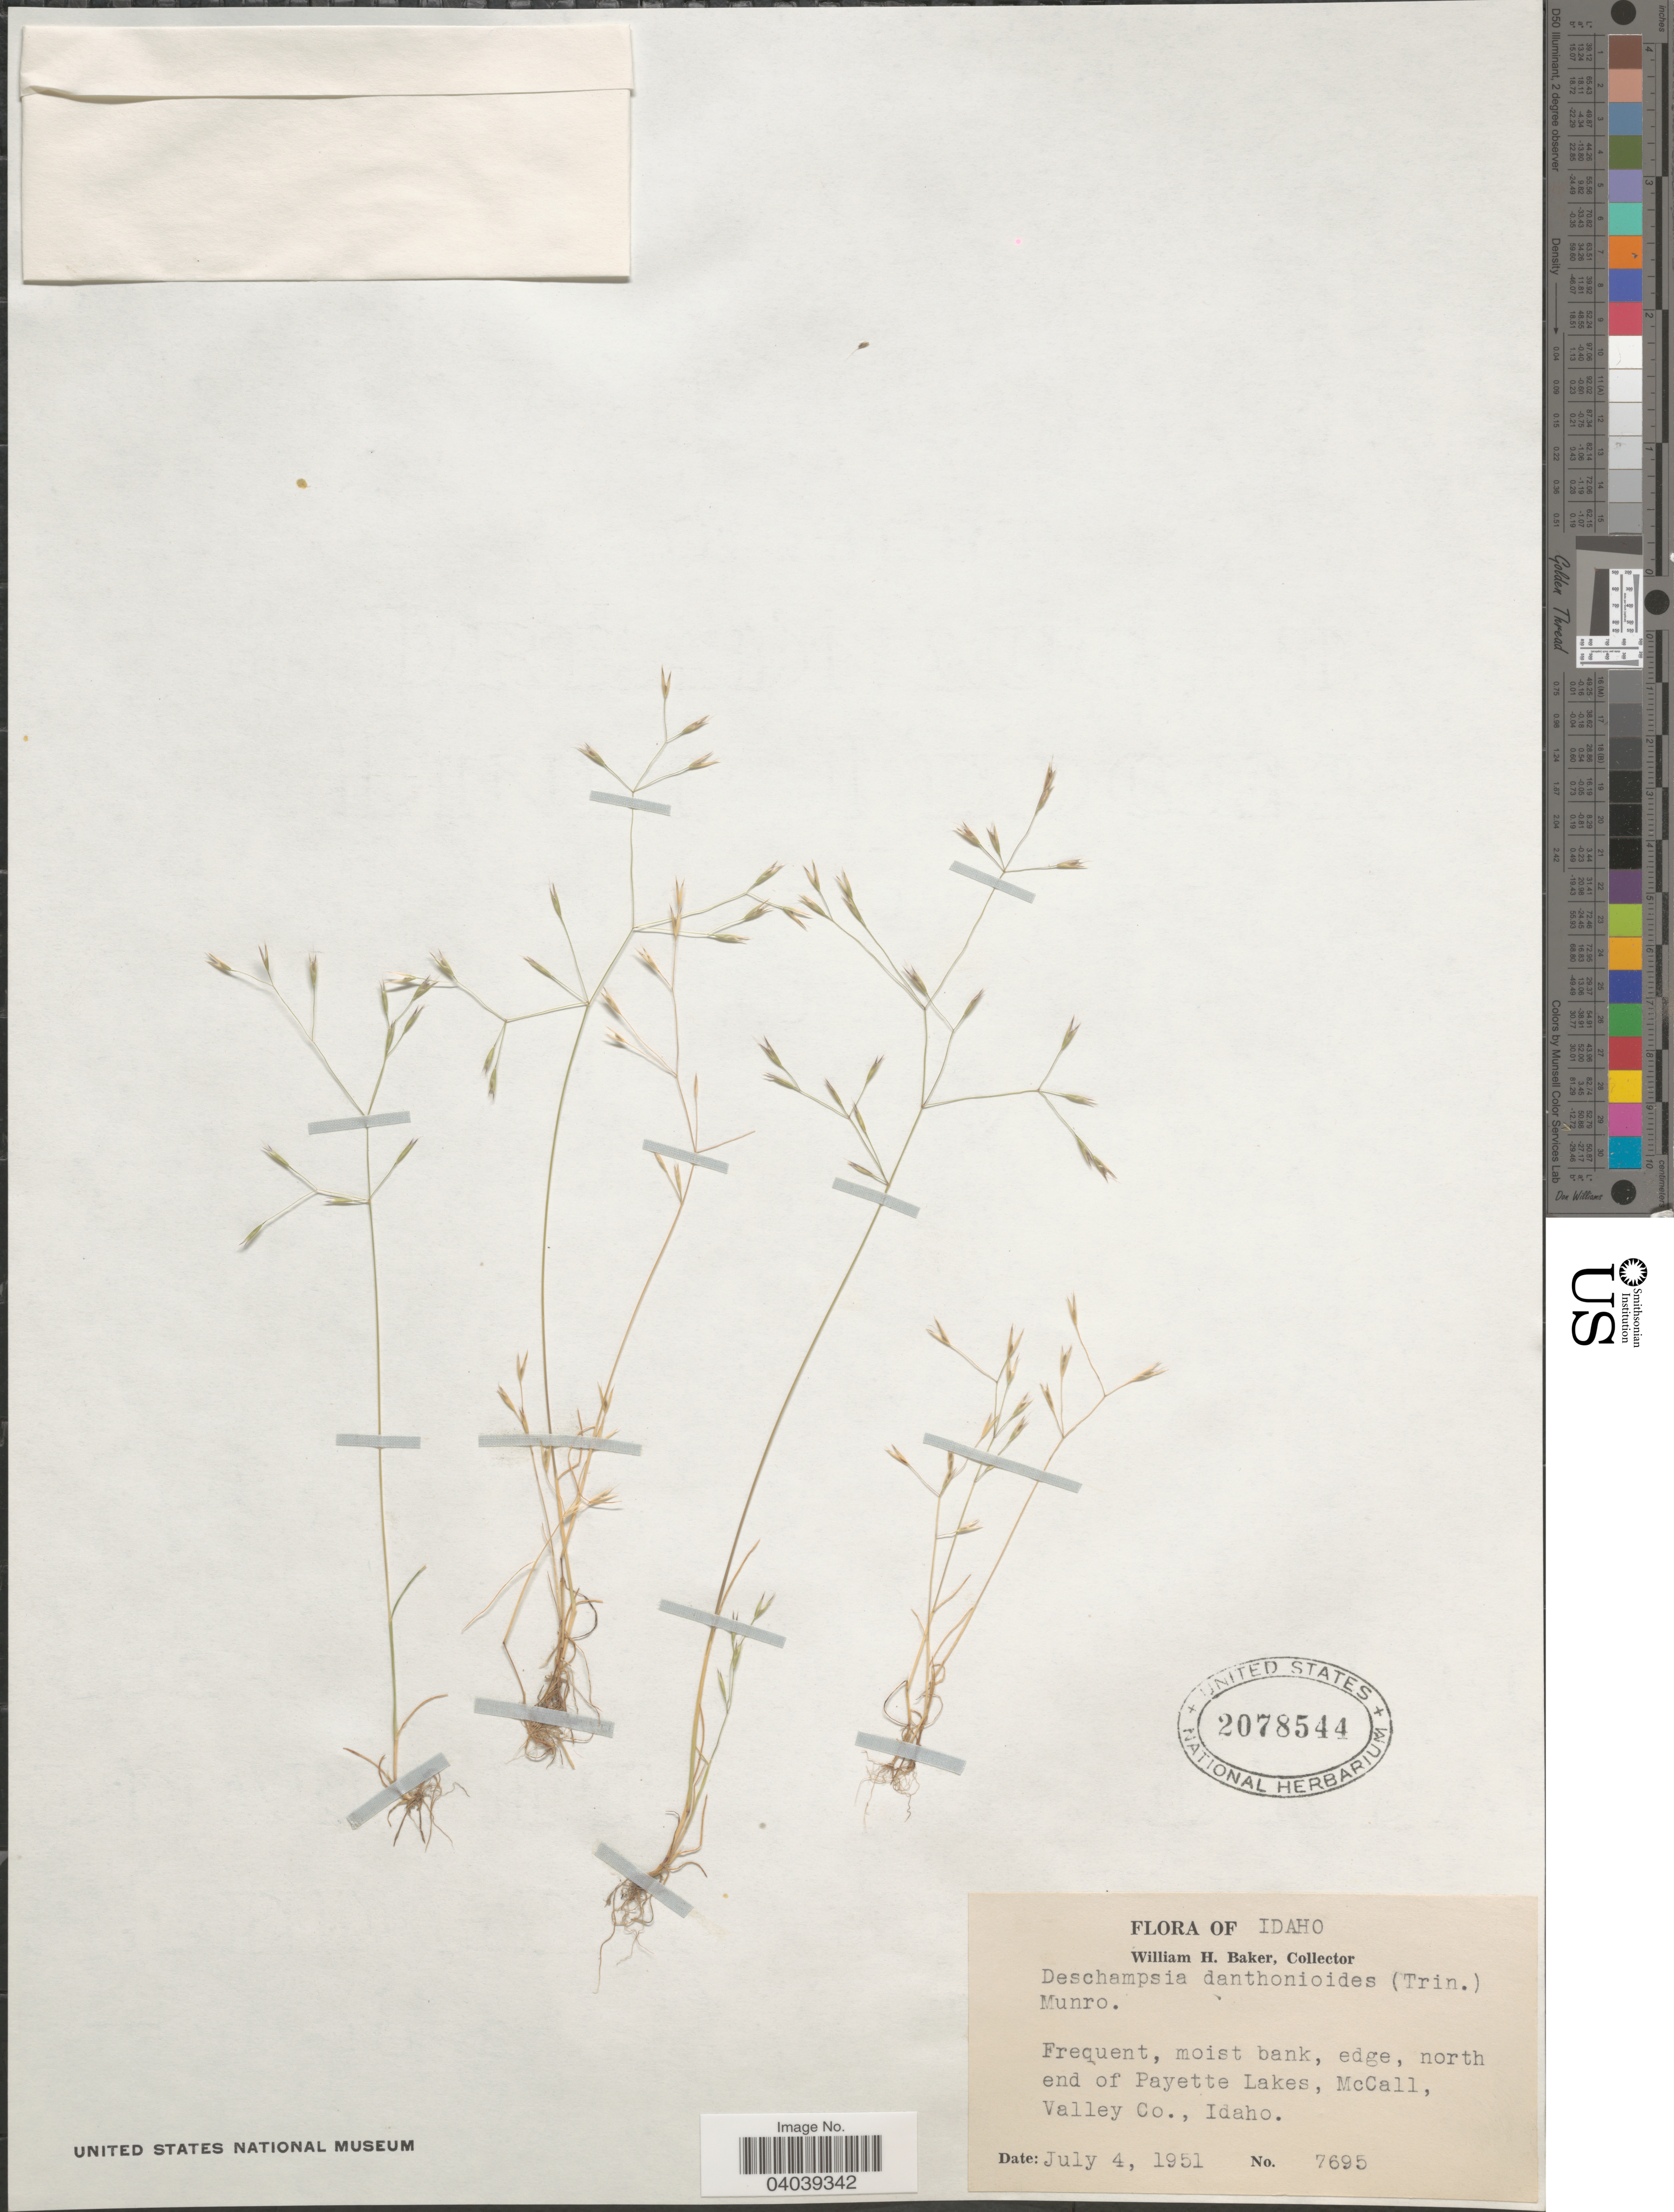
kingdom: Plantae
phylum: Tracheophyta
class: Liliopsida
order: Poales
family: Poaceae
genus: Deschampsia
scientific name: Deschampsia danthonioides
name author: (Trin.) Munro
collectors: W. H. Baker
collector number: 7695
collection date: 1951-07-04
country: United States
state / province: Idaho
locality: Frequent, moist bank, edge, north end of Payette Lakes, McCall, Valley Co.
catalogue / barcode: US 2078544